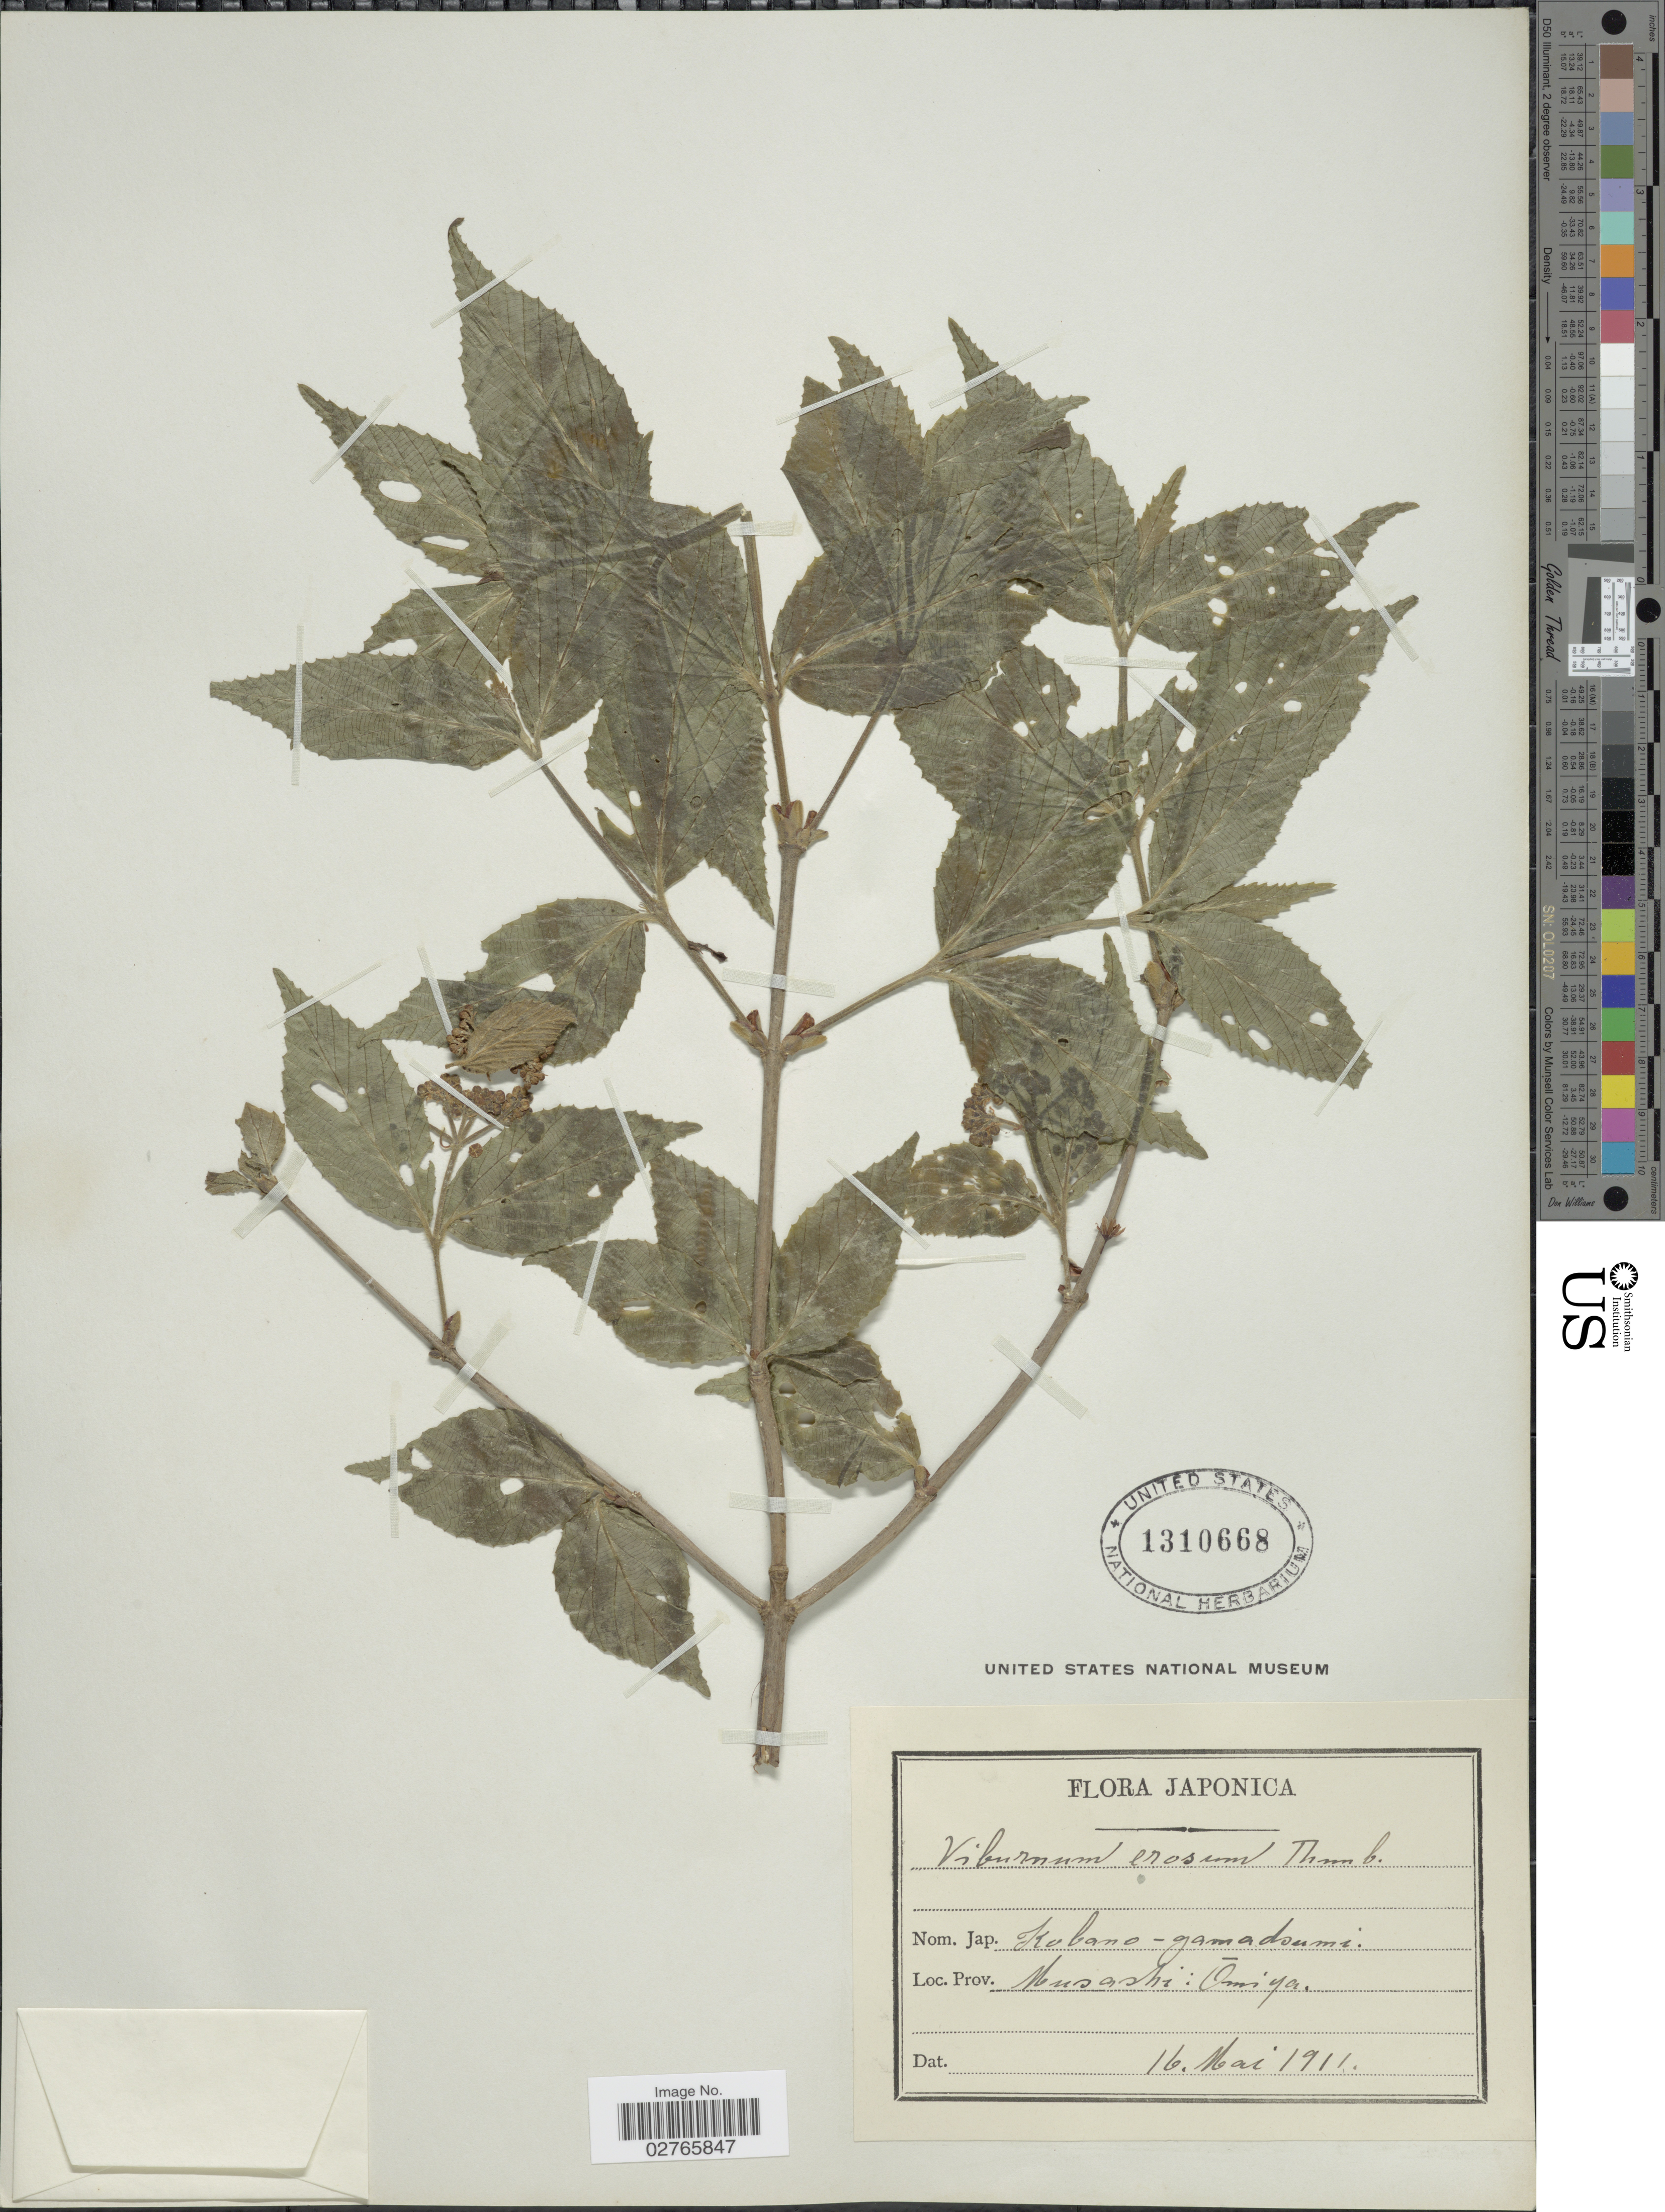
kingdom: Plantae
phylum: Tracheophyta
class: Magnoliopsida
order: Dipsacales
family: Viburnaceae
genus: Viburnum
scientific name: Viburnum erosum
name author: Thunb.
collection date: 1911-05-16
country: Japan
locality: Musashi: Omiya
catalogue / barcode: US 1310668